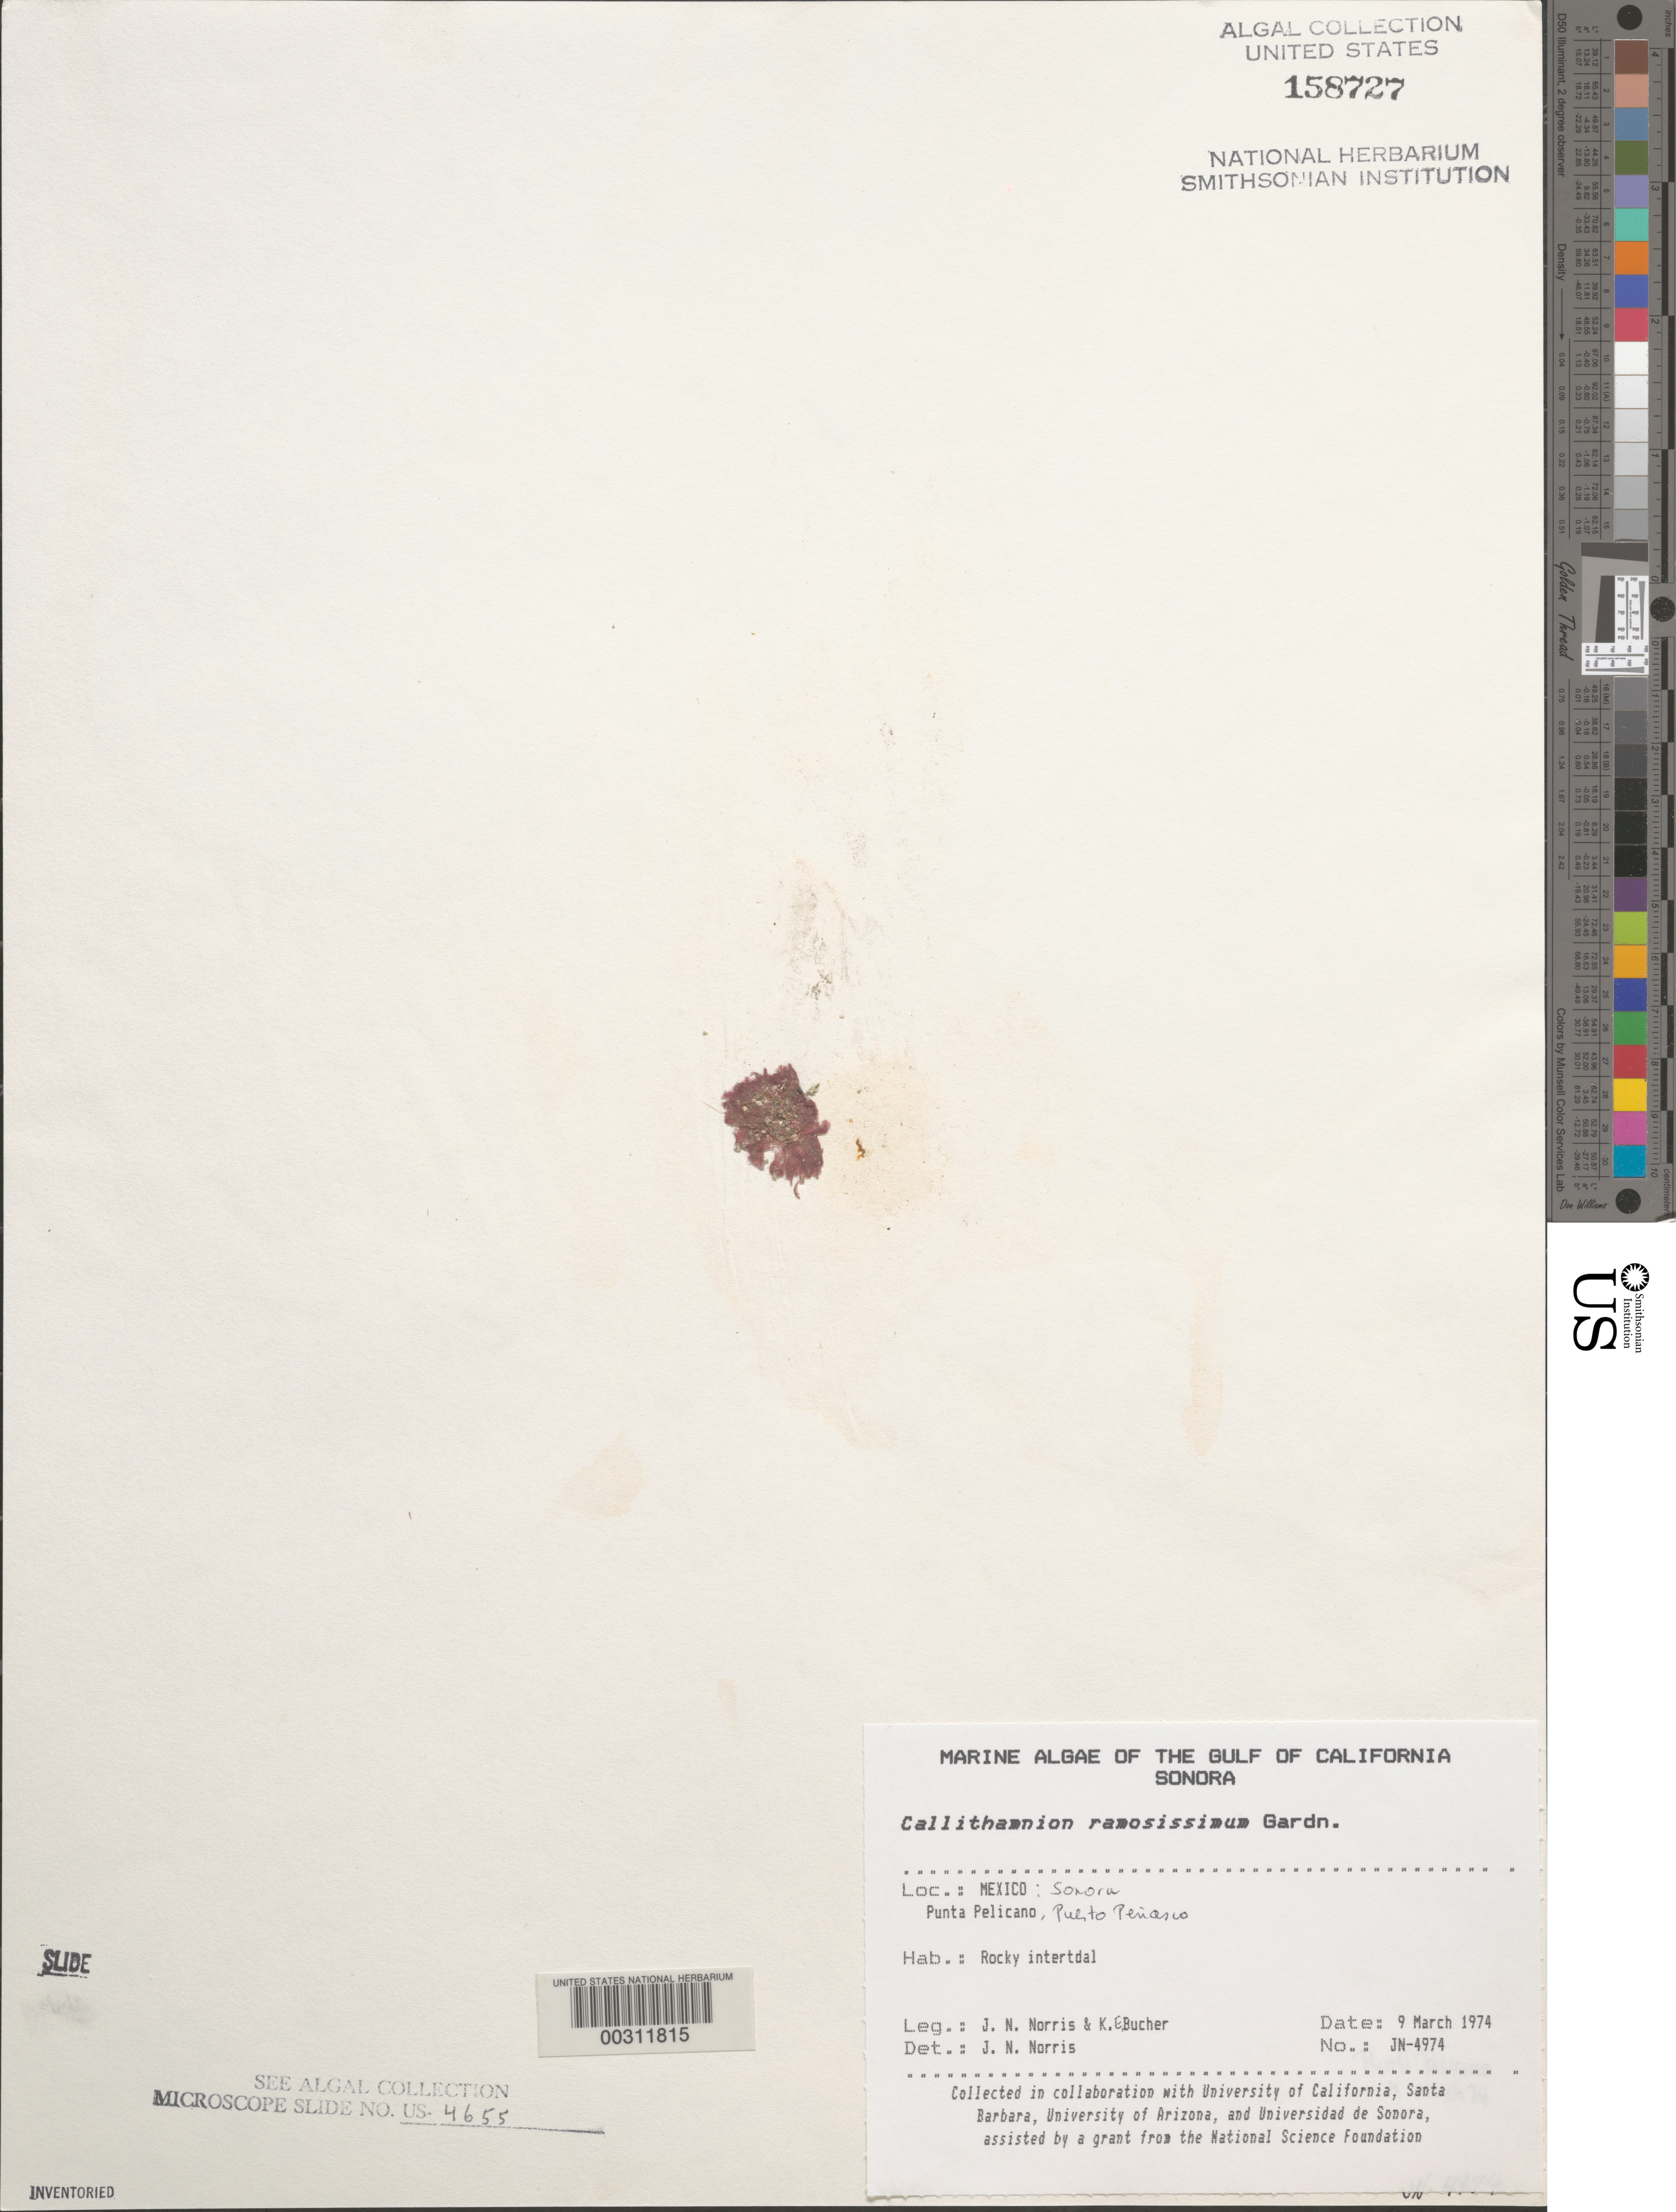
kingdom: Plantae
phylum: Rhodophyta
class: Florideophyceae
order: Ceramiales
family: Callithamniaceae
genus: Callithamnion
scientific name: Callithamnion ramosissimum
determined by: Norris, James N.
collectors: J. N. Norris & K. E. Bucher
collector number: JN-4974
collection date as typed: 09 Mar 1974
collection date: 1974-03-09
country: Mexico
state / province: Sonora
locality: Punta Pelicano, Puerto Penasco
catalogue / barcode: US 158727